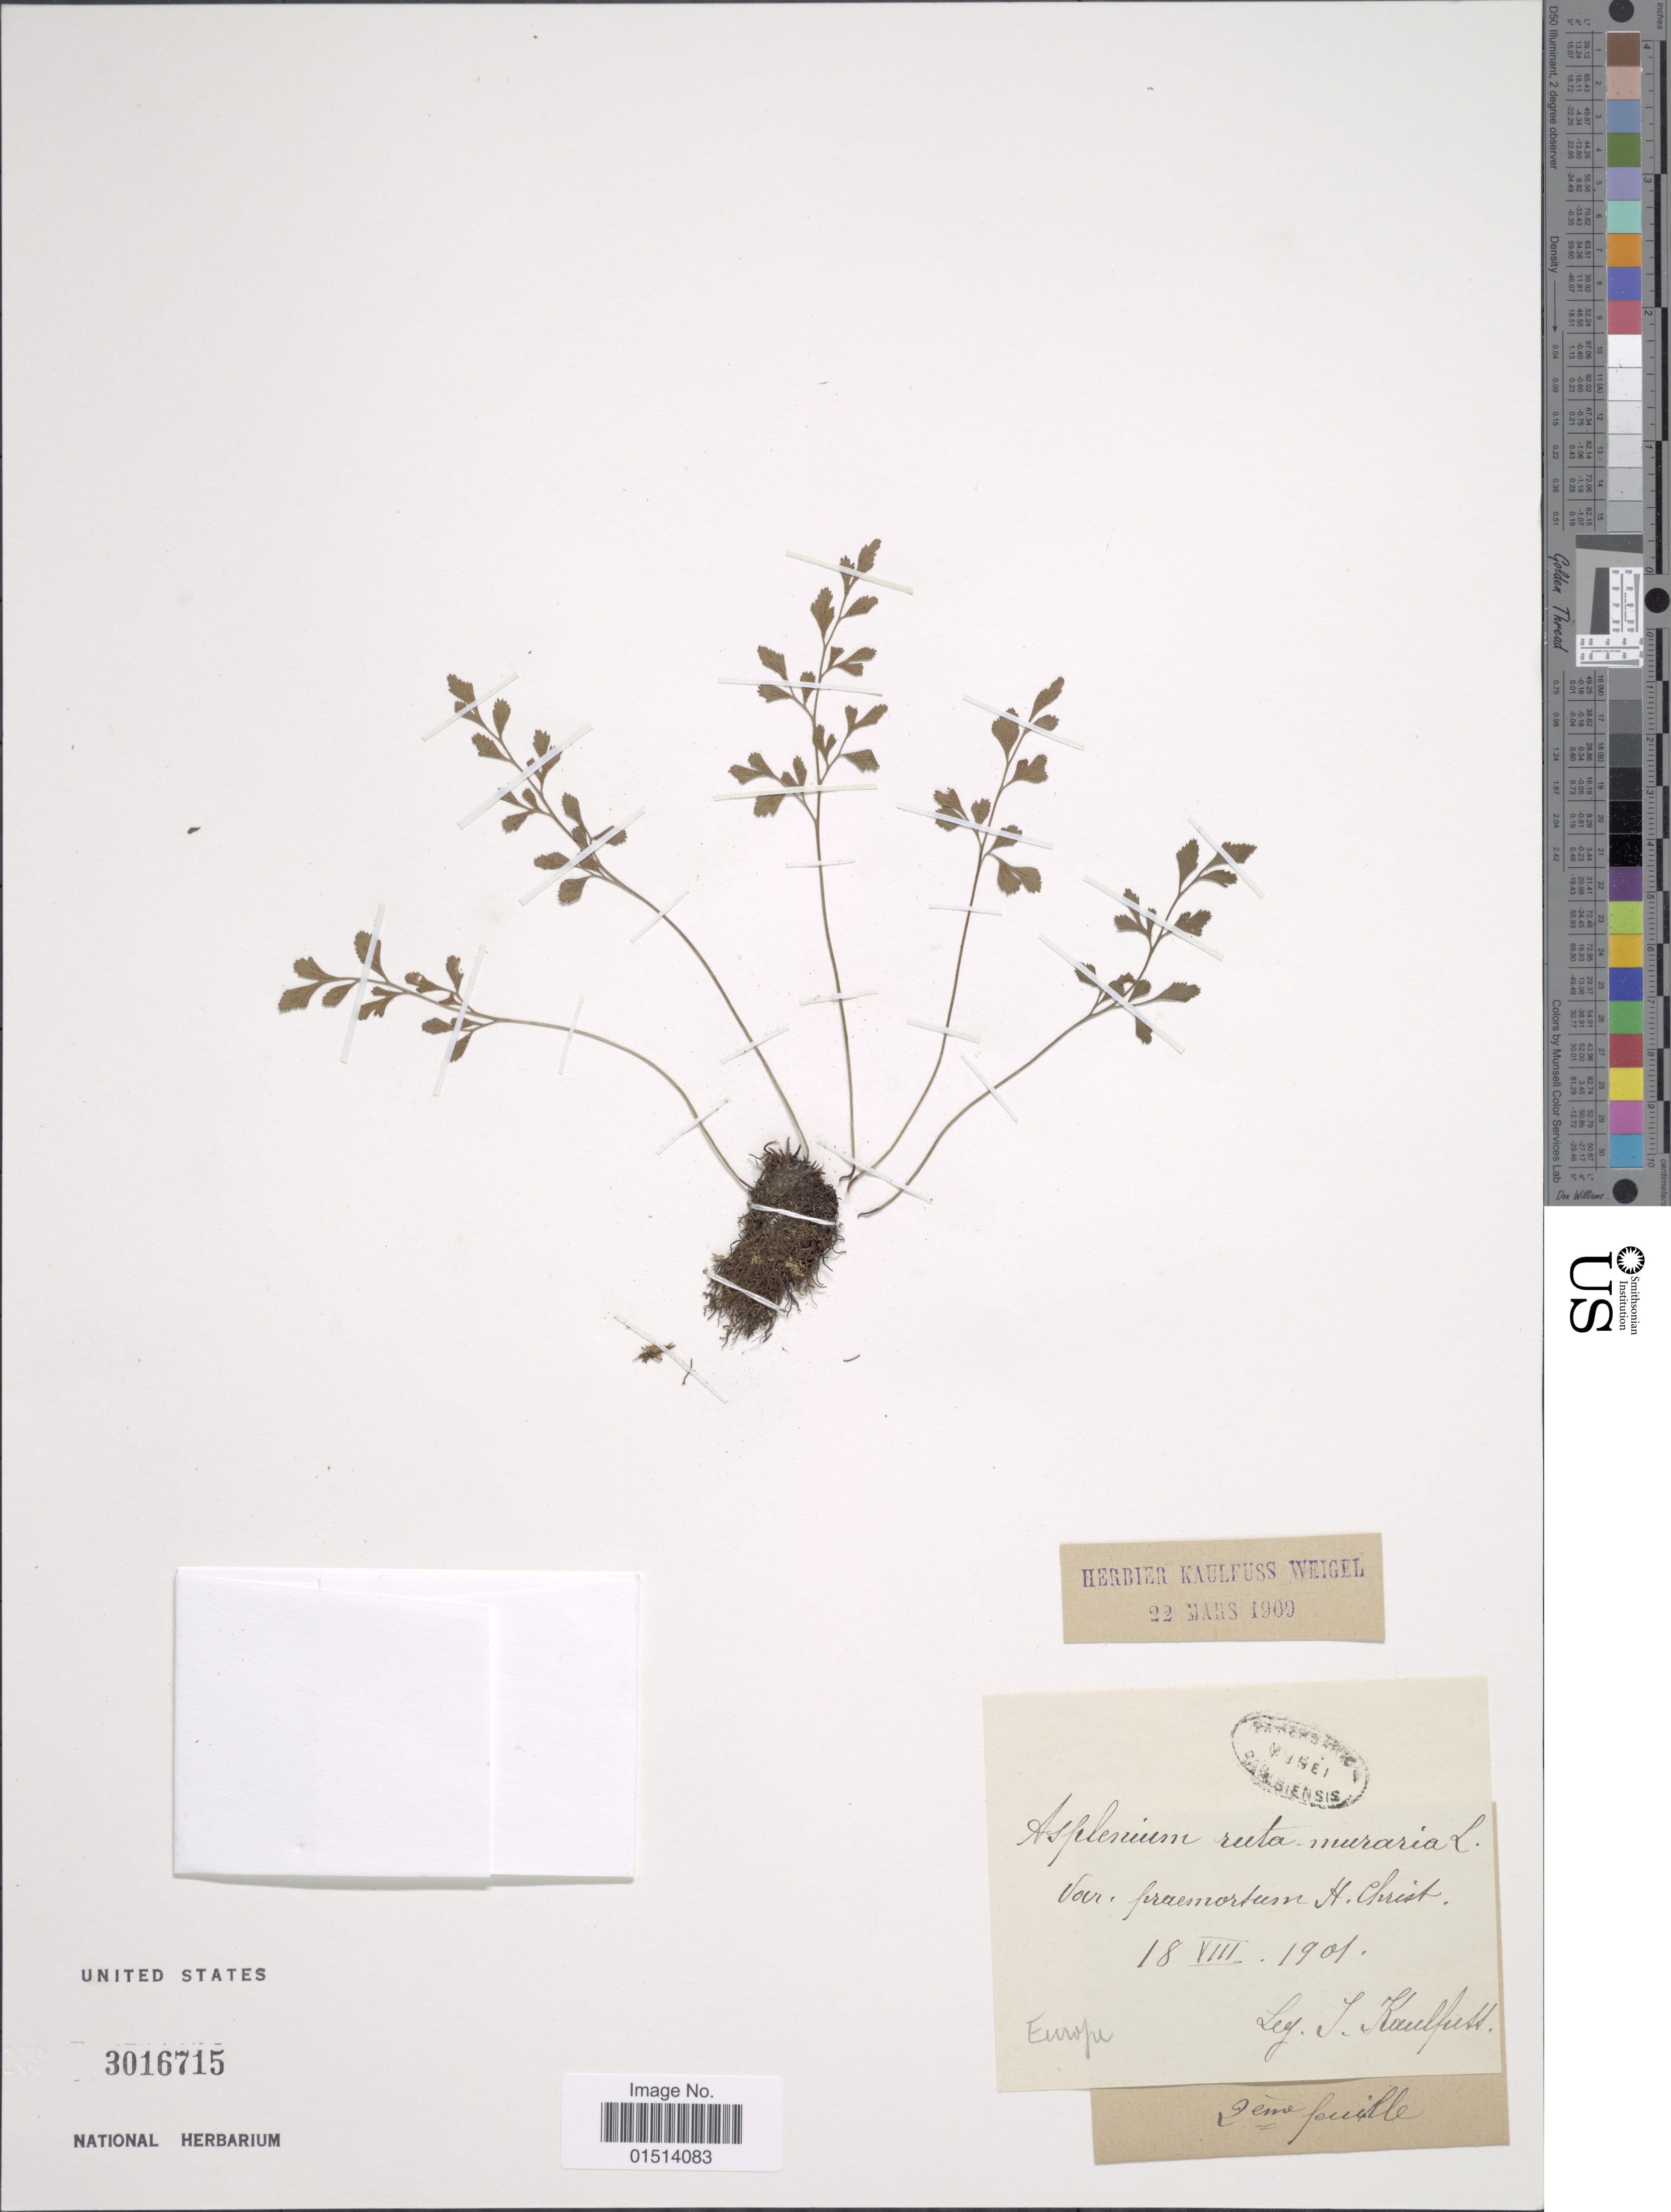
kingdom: Plantae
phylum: Tracheophyta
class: Polypodiopsida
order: Polypodiales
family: Aspleniaceae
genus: Asplenium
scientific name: Asplenium ruta-muraria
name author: L.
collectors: J. S. Kaulfuss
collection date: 1901-08-18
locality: Europe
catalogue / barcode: US 3016715